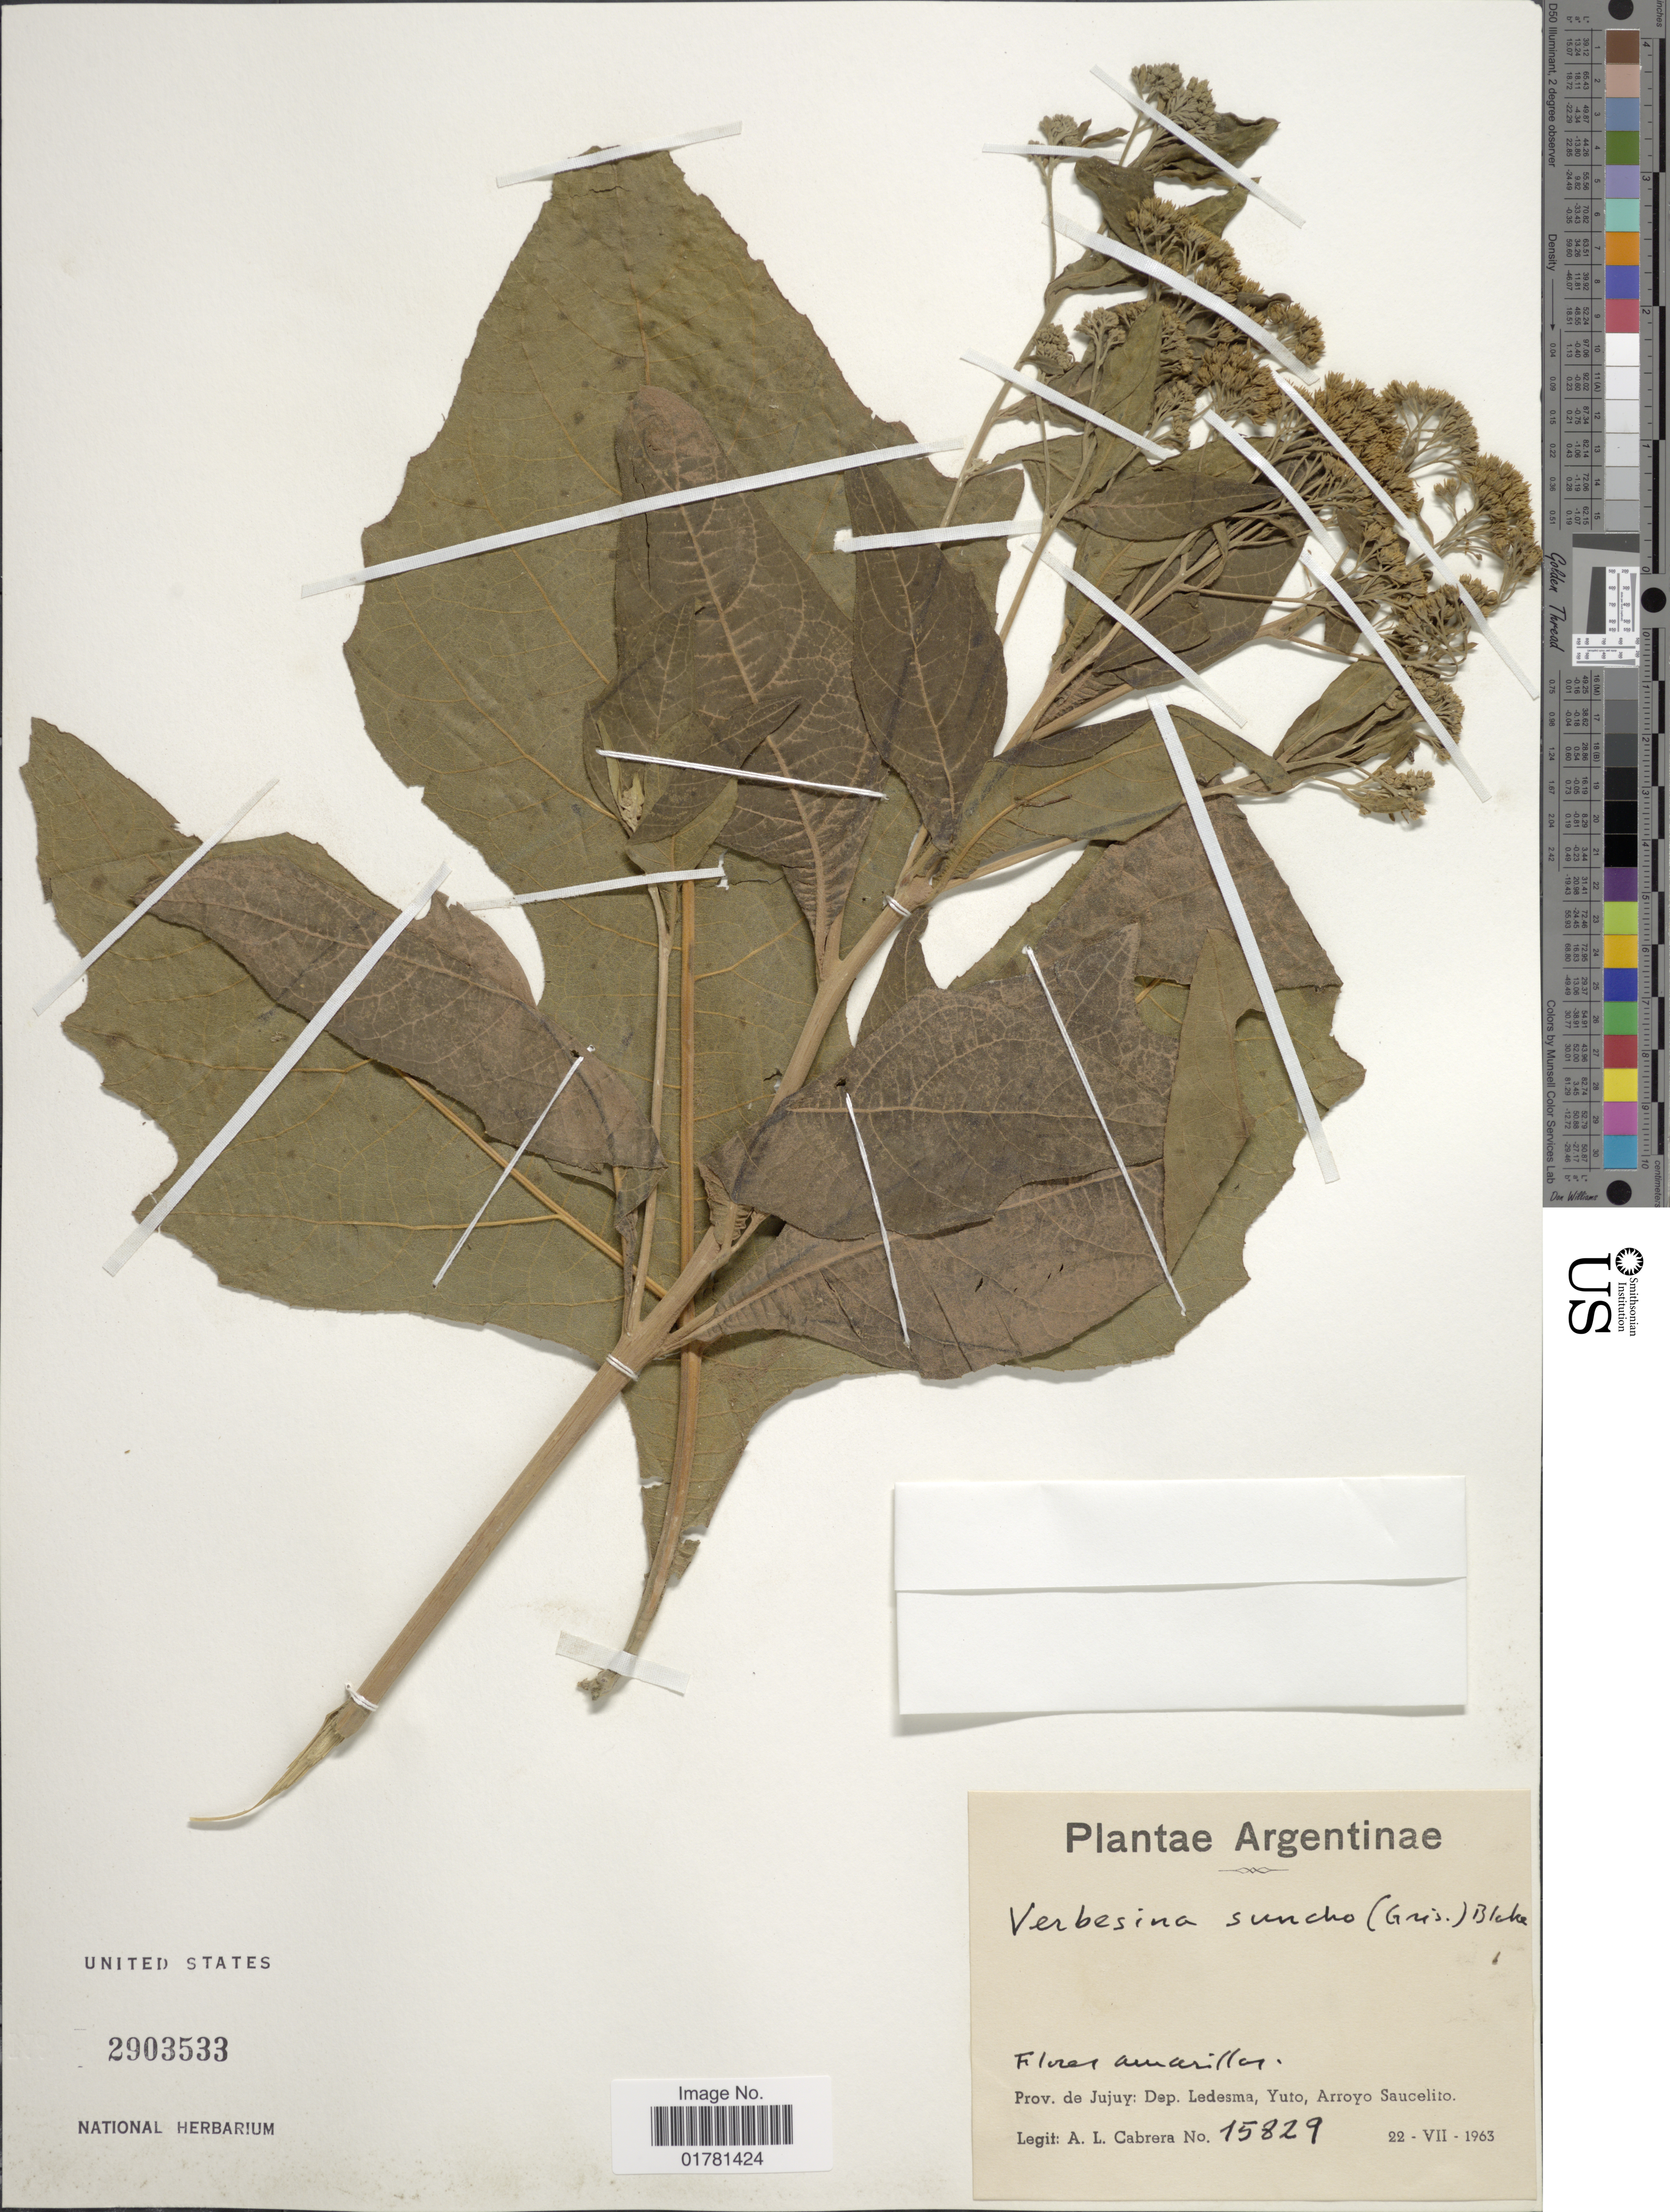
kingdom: Plantae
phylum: Tracheophyta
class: Magnoliopsida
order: Asterales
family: Asteraceae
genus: Verbesina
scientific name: Verbesina suncho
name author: (Griseb.) S.F. Blake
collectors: A. L. Cabrera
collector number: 15829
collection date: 1963-07-22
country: Argentina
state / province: Jujuy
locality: Dep Ledesma, Yuto, Arroyo Saucelito, Flores amarillas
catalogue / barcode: US 2903533